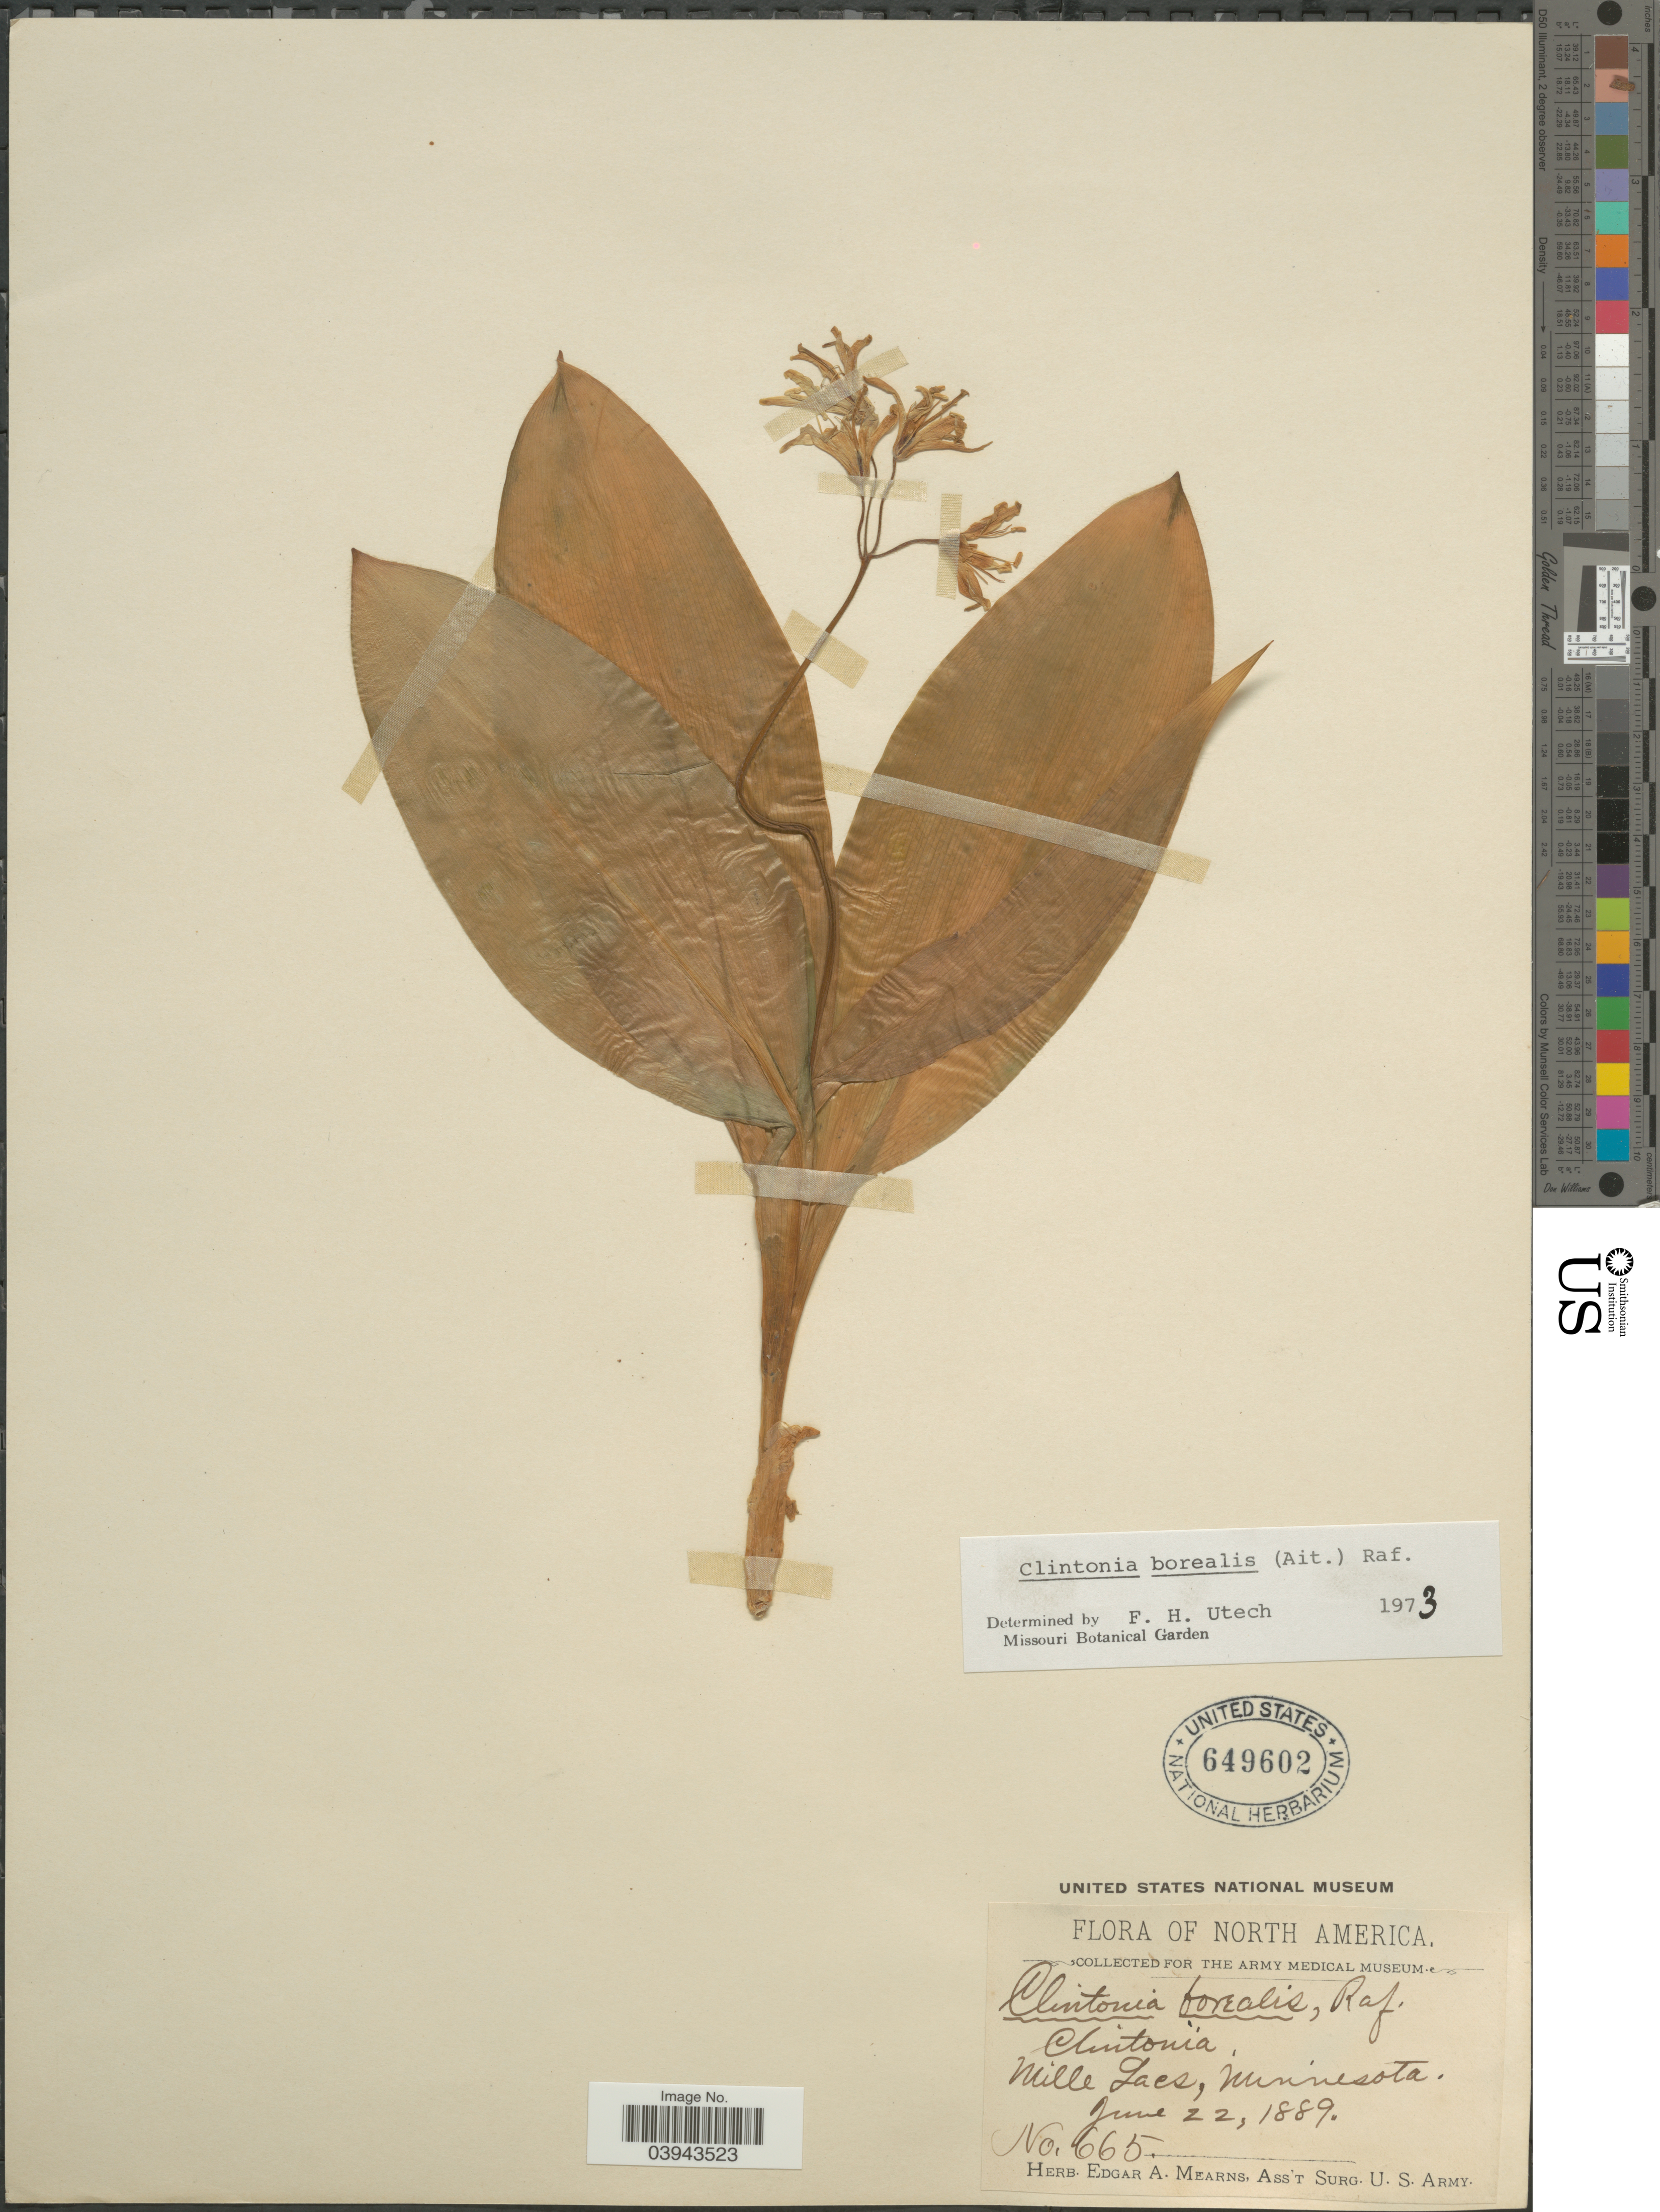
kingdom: Plantae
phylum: Tracheophyta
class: Liliopsida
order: Liliales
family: Liliaceae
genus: Clintonia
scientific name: Clintonia borealis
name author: (Aiton) Raf.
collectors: E. A. Mearns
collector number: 665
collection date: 1889-06-22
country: United States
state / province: Minnesota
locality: Mille Lacs.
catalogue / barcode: US 649602